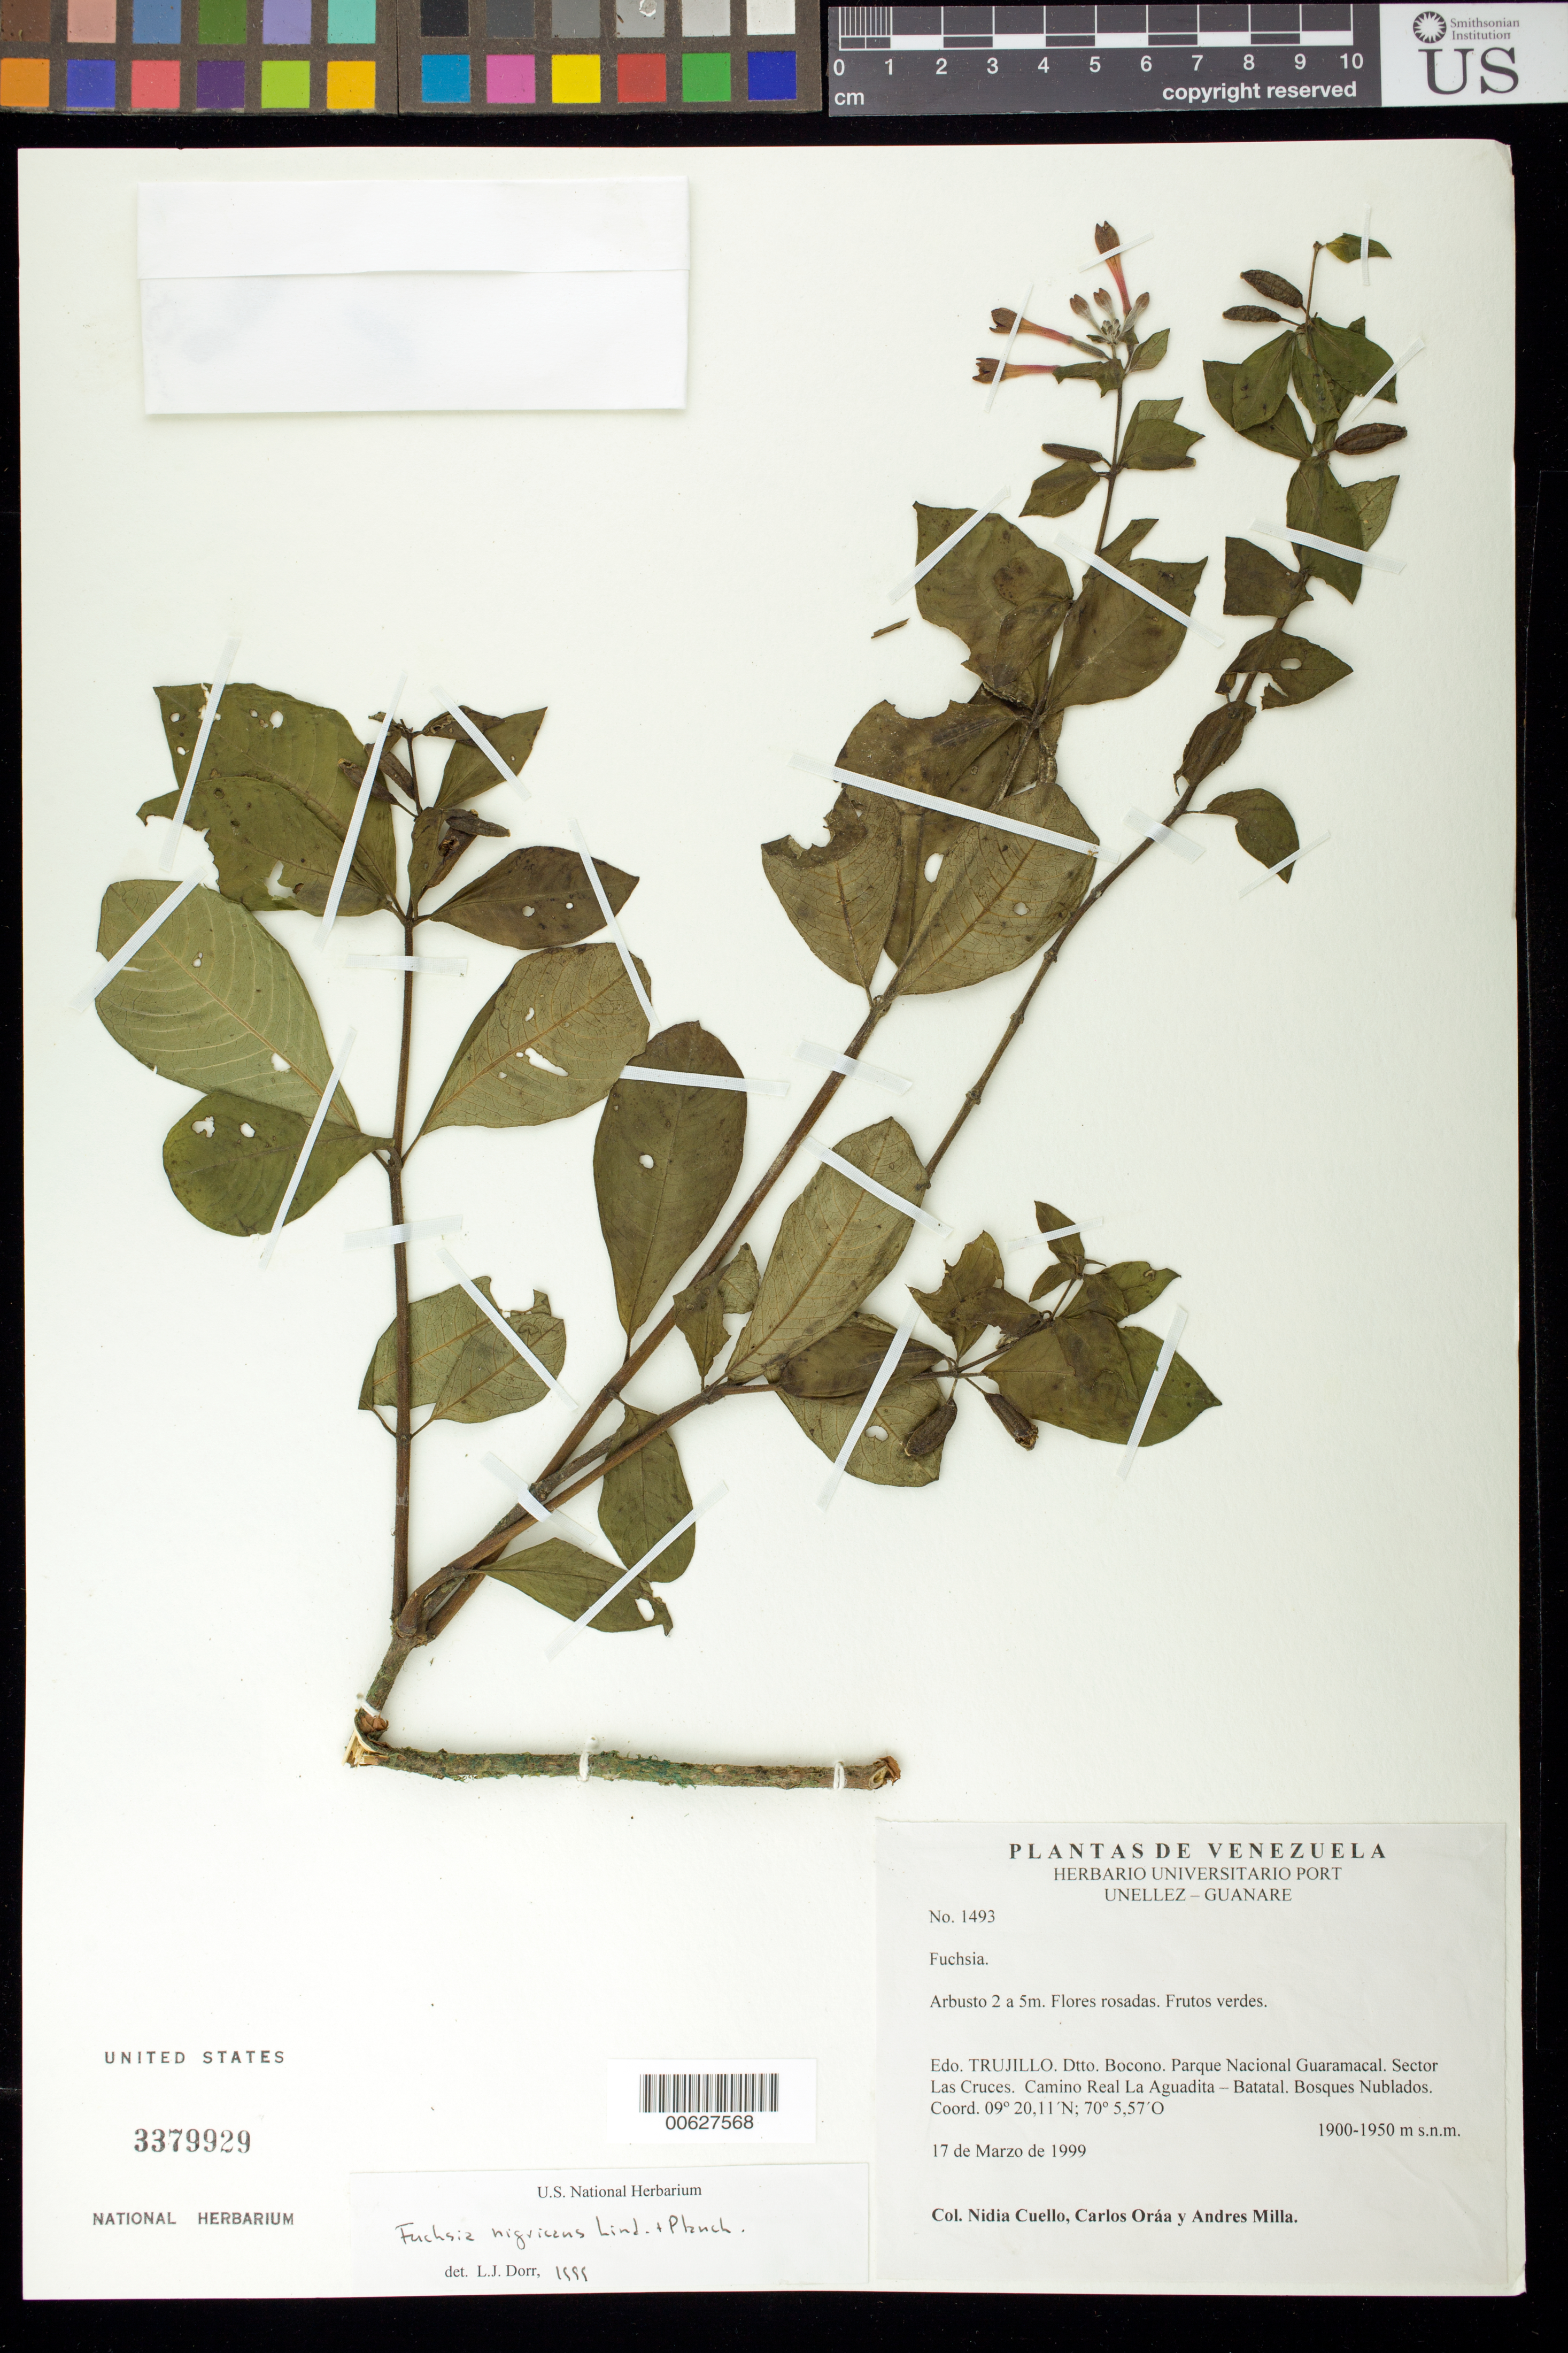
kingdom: Plantae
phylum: Tracheophyta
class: Magnoliopsida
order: Myrtales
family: Onagraceae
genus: Fuchsia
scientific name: Fuchsia nigricans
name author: Linden ex Planch.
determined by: Dorr, L. J., (BOT), Smithsonian Institution - National Museum of Natural History (UNITED STATES)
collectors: N. L. Cuello, C. Oráa & A. Milla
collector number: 1493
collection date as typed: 17 Mar 1999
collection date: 1999-03-17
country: Venezuela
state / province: Trujillo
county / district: Boconó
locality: Parque Nacional Guaramacal. Sector Las Cruces. Camino Real La Aguadita - Batatal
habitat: Bosques nublados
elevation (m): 1900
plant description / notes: MO, PORT, US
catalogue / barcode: US 3379929